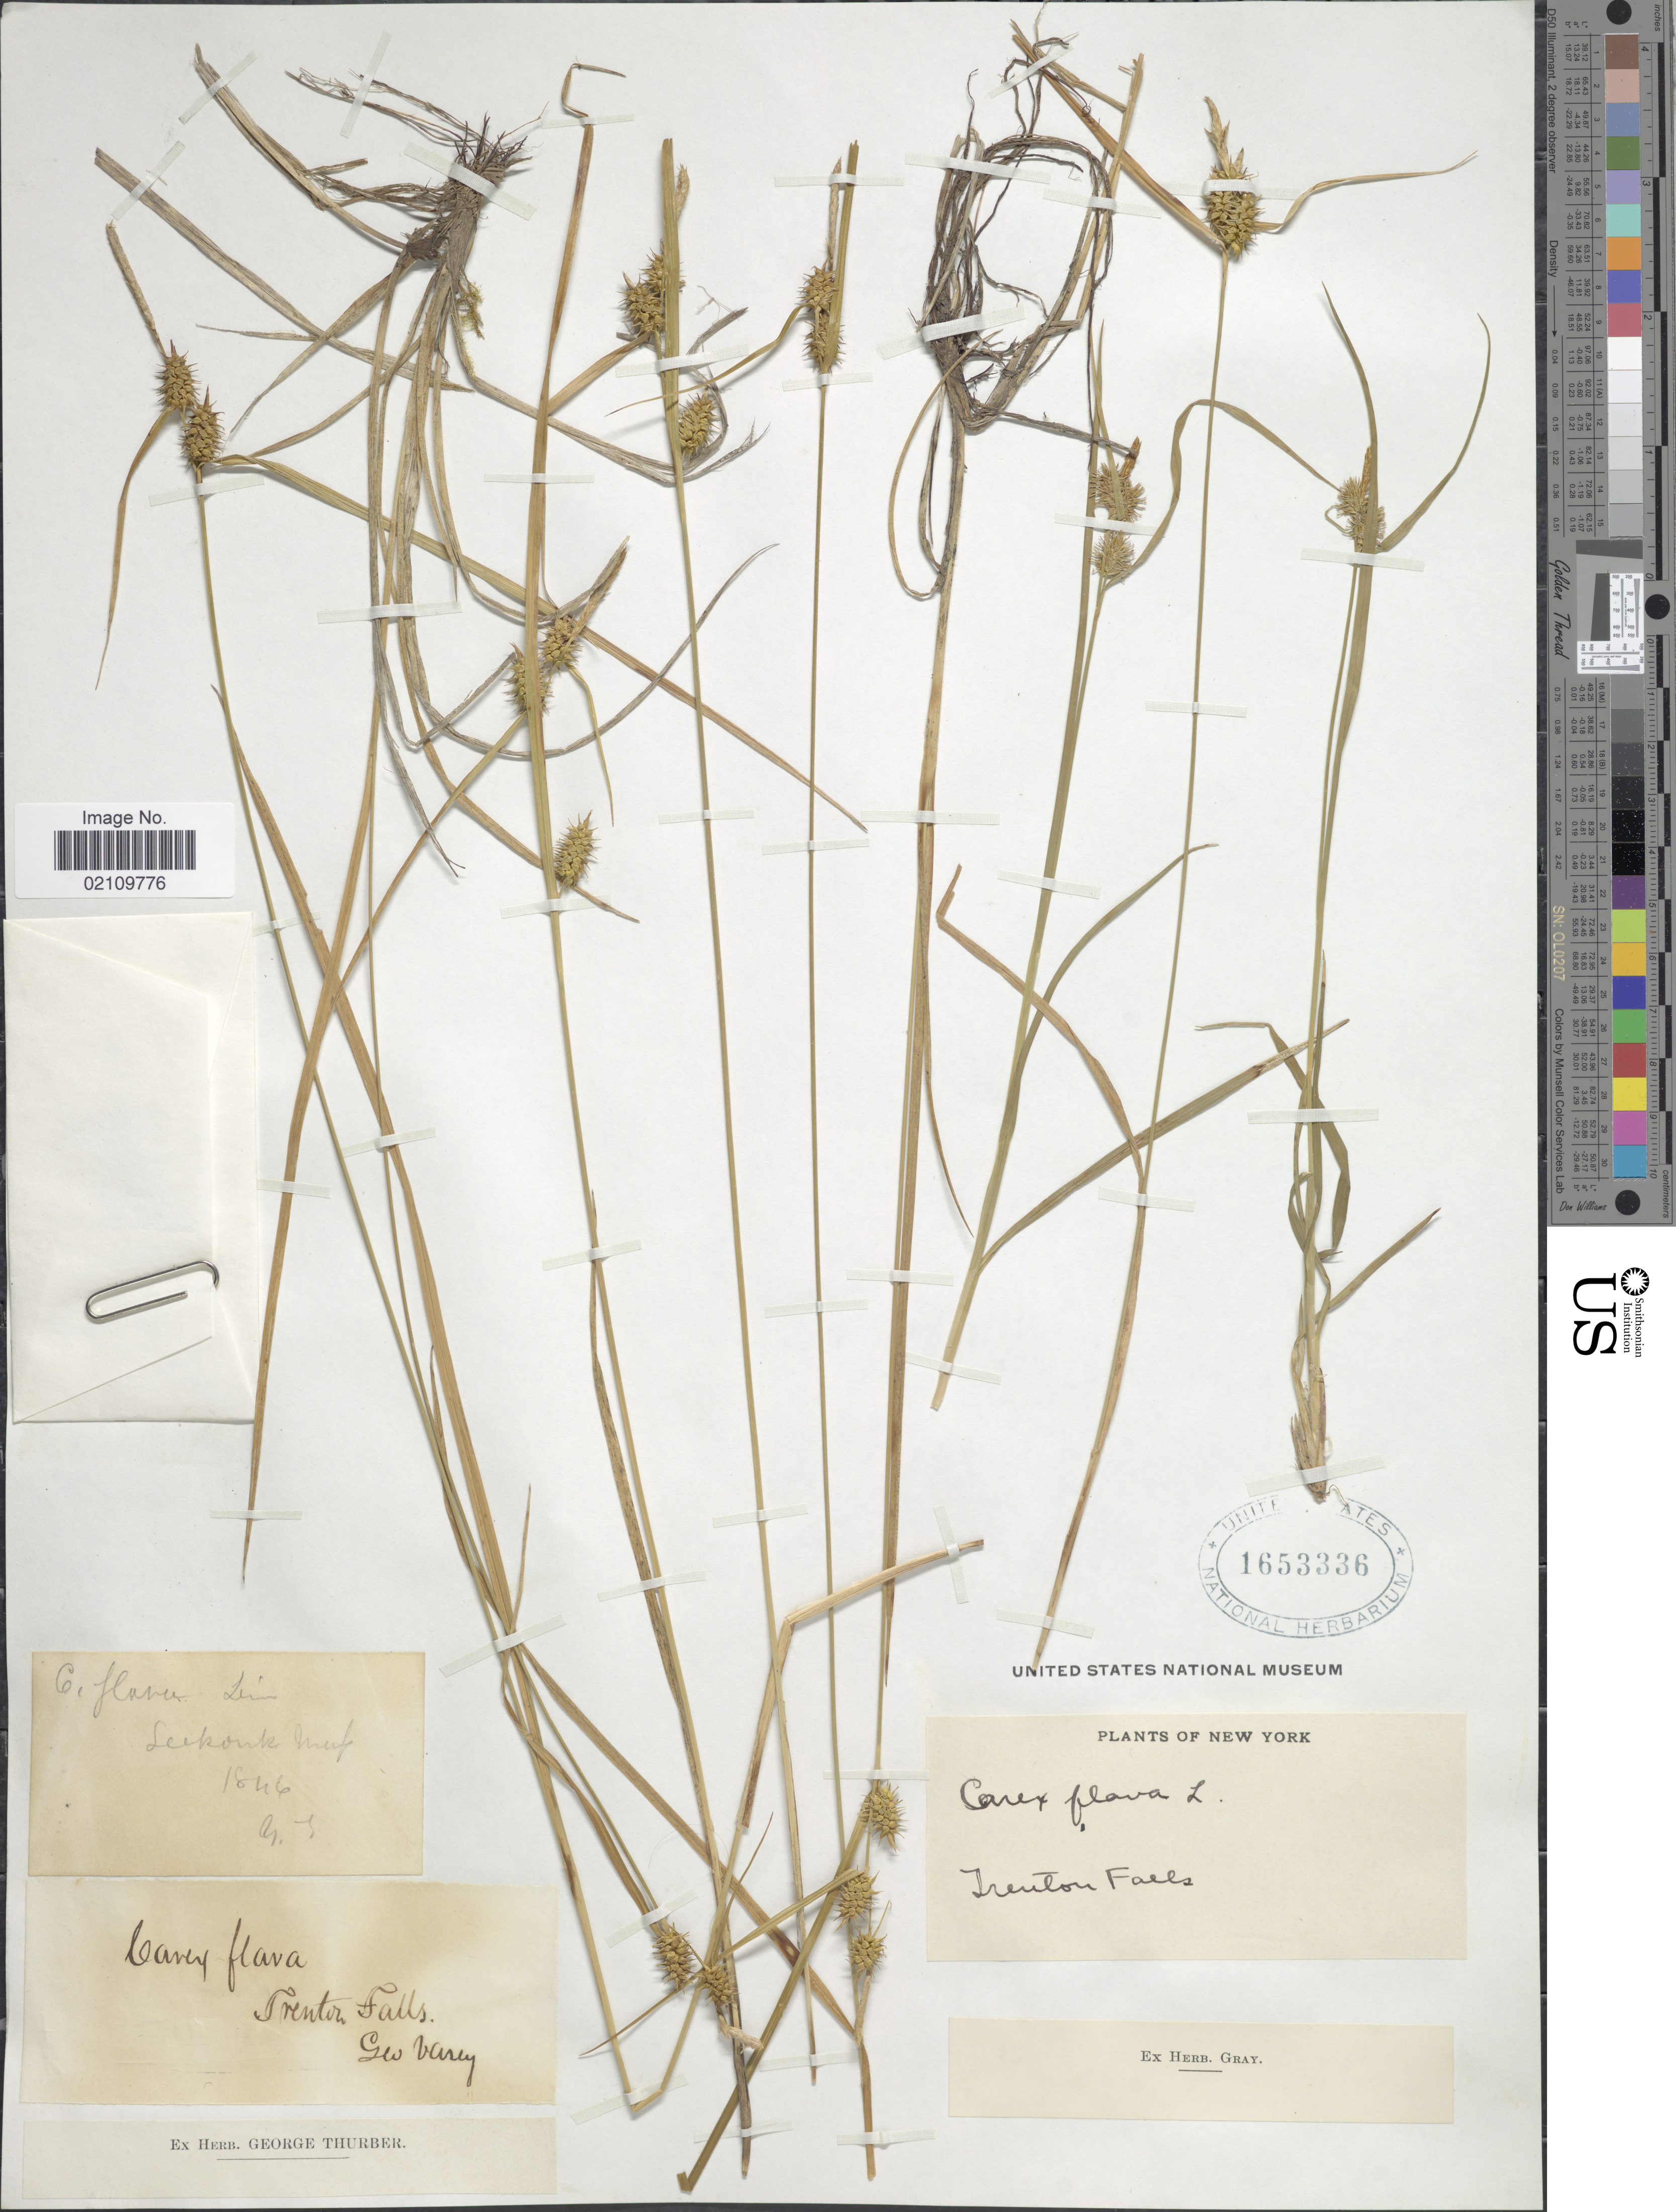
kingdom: Plantae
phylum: Tracheophyta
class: Liliopsida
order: Poales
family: Cyperaceae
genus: Carex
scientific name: Carex flava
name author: L.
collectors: G. Vasey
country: United States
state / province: New York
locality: Trenton Falls.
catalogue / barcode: US 1653336